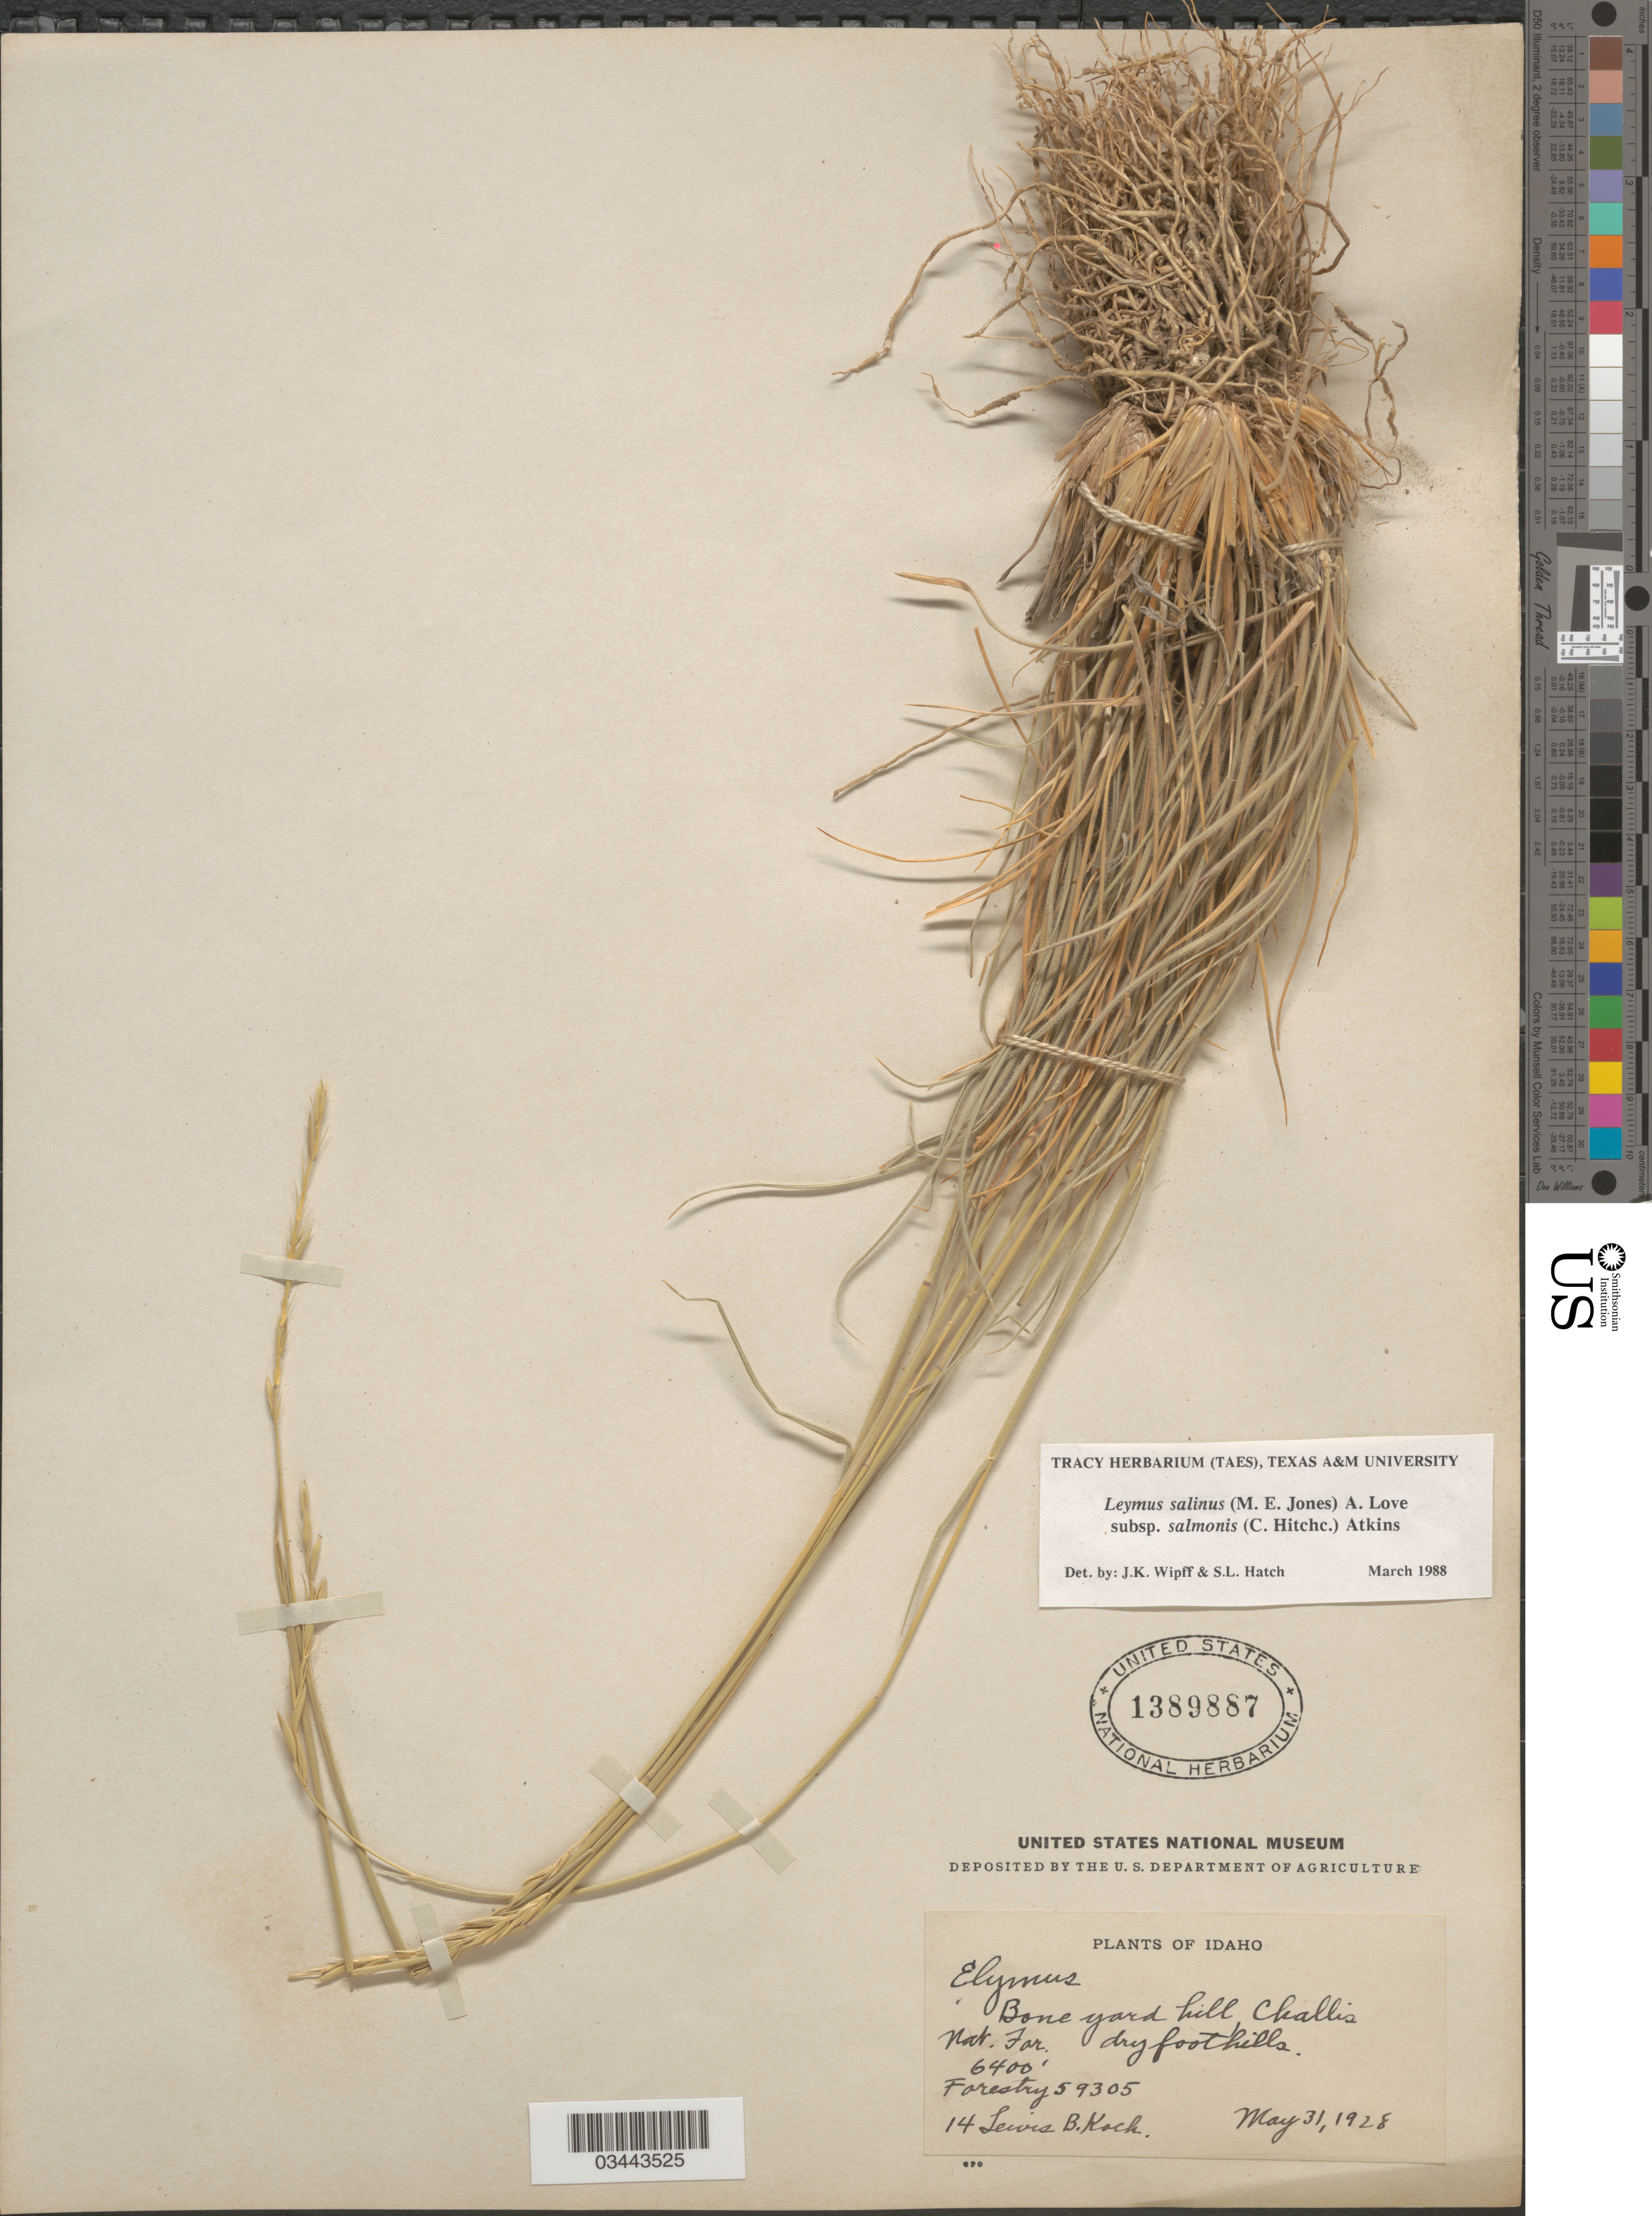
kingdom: Plantae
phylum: Tracheophyta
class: Liliopsida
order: Poales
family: Poaceae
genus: Leymus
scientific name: Leymus salina subsp. salmonis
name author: (C.L. Hitchc.) R.J. Atkins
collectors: L. Koch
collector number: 14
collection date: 1928-05-31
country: United States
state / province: Idaho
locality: Bone yard hill Challis Nat. For. Forestry 59305 [unsure placement].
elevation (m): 1951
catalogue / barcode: US 1389887